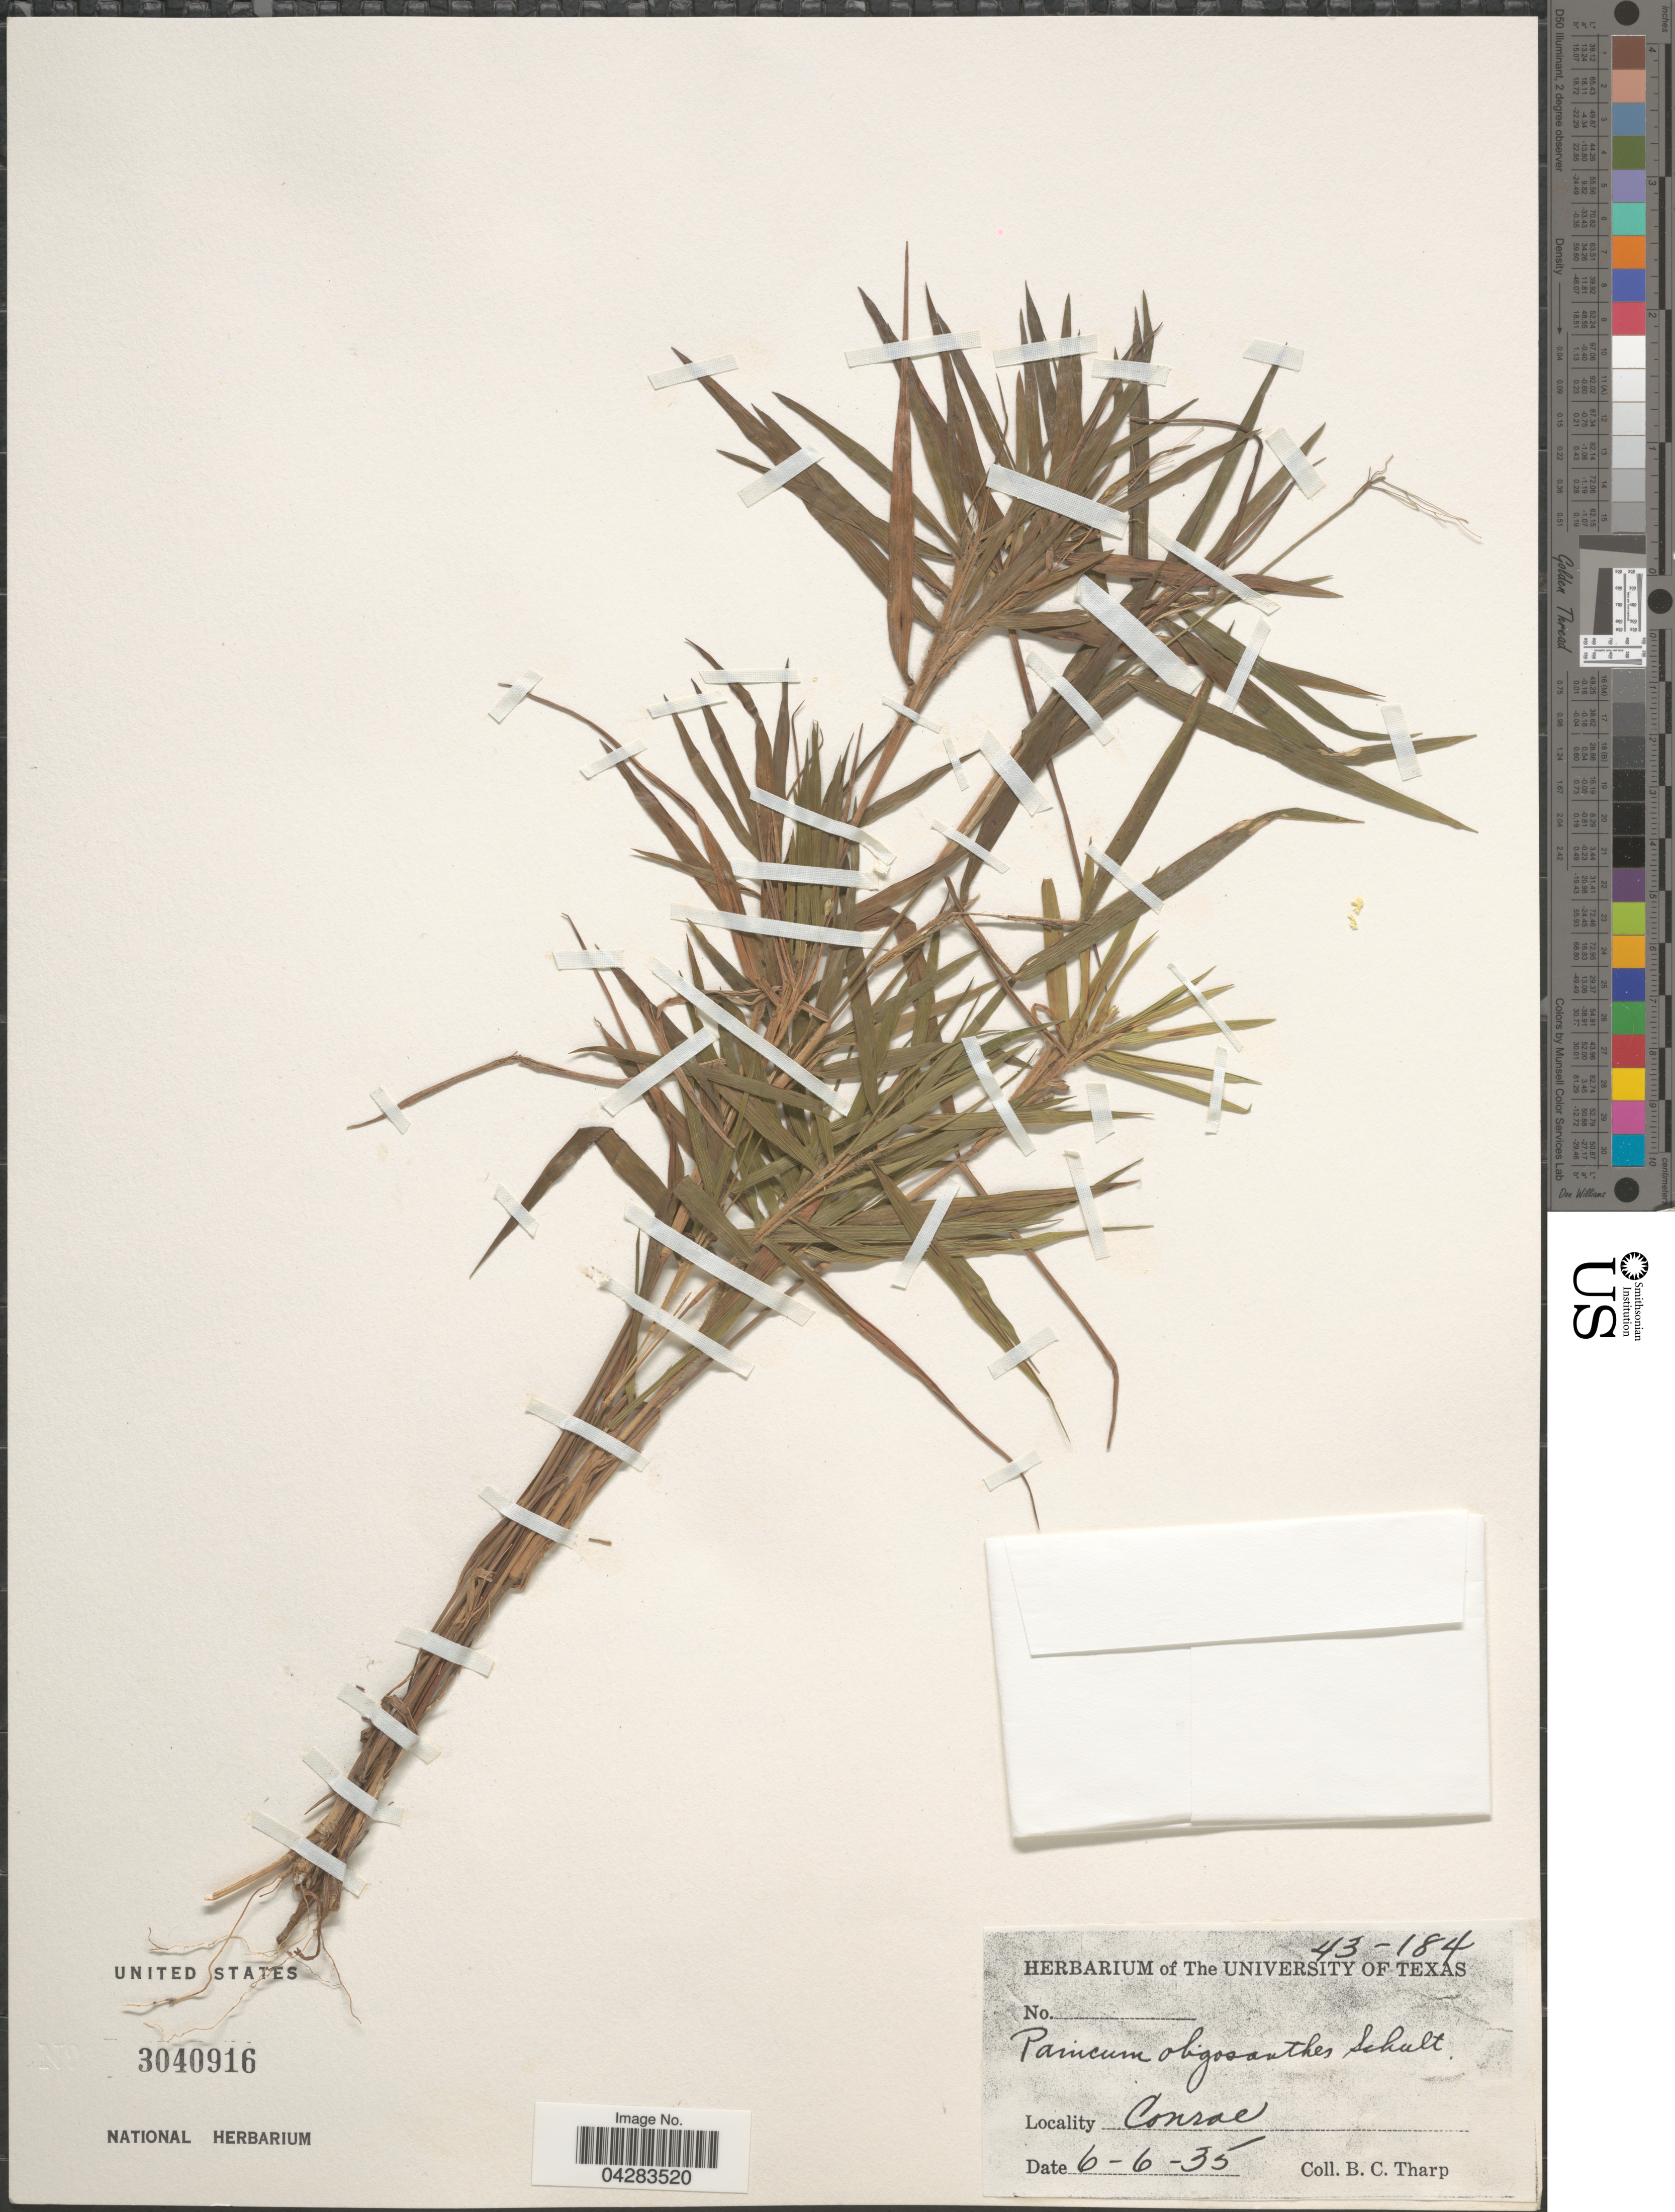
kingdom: Plantae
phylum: Tracheophyta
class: Liliopsida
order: Poales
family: Poaceae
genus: Dichanthelium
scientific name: Dichanthelium oligosanthes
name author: (Schult.) Gould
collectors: B. C. Tharp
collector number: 43-184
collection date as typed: Transcribed d/m/y: 6/6/35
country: United States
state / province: Texas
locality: Conroe.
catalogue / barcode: US 3040916